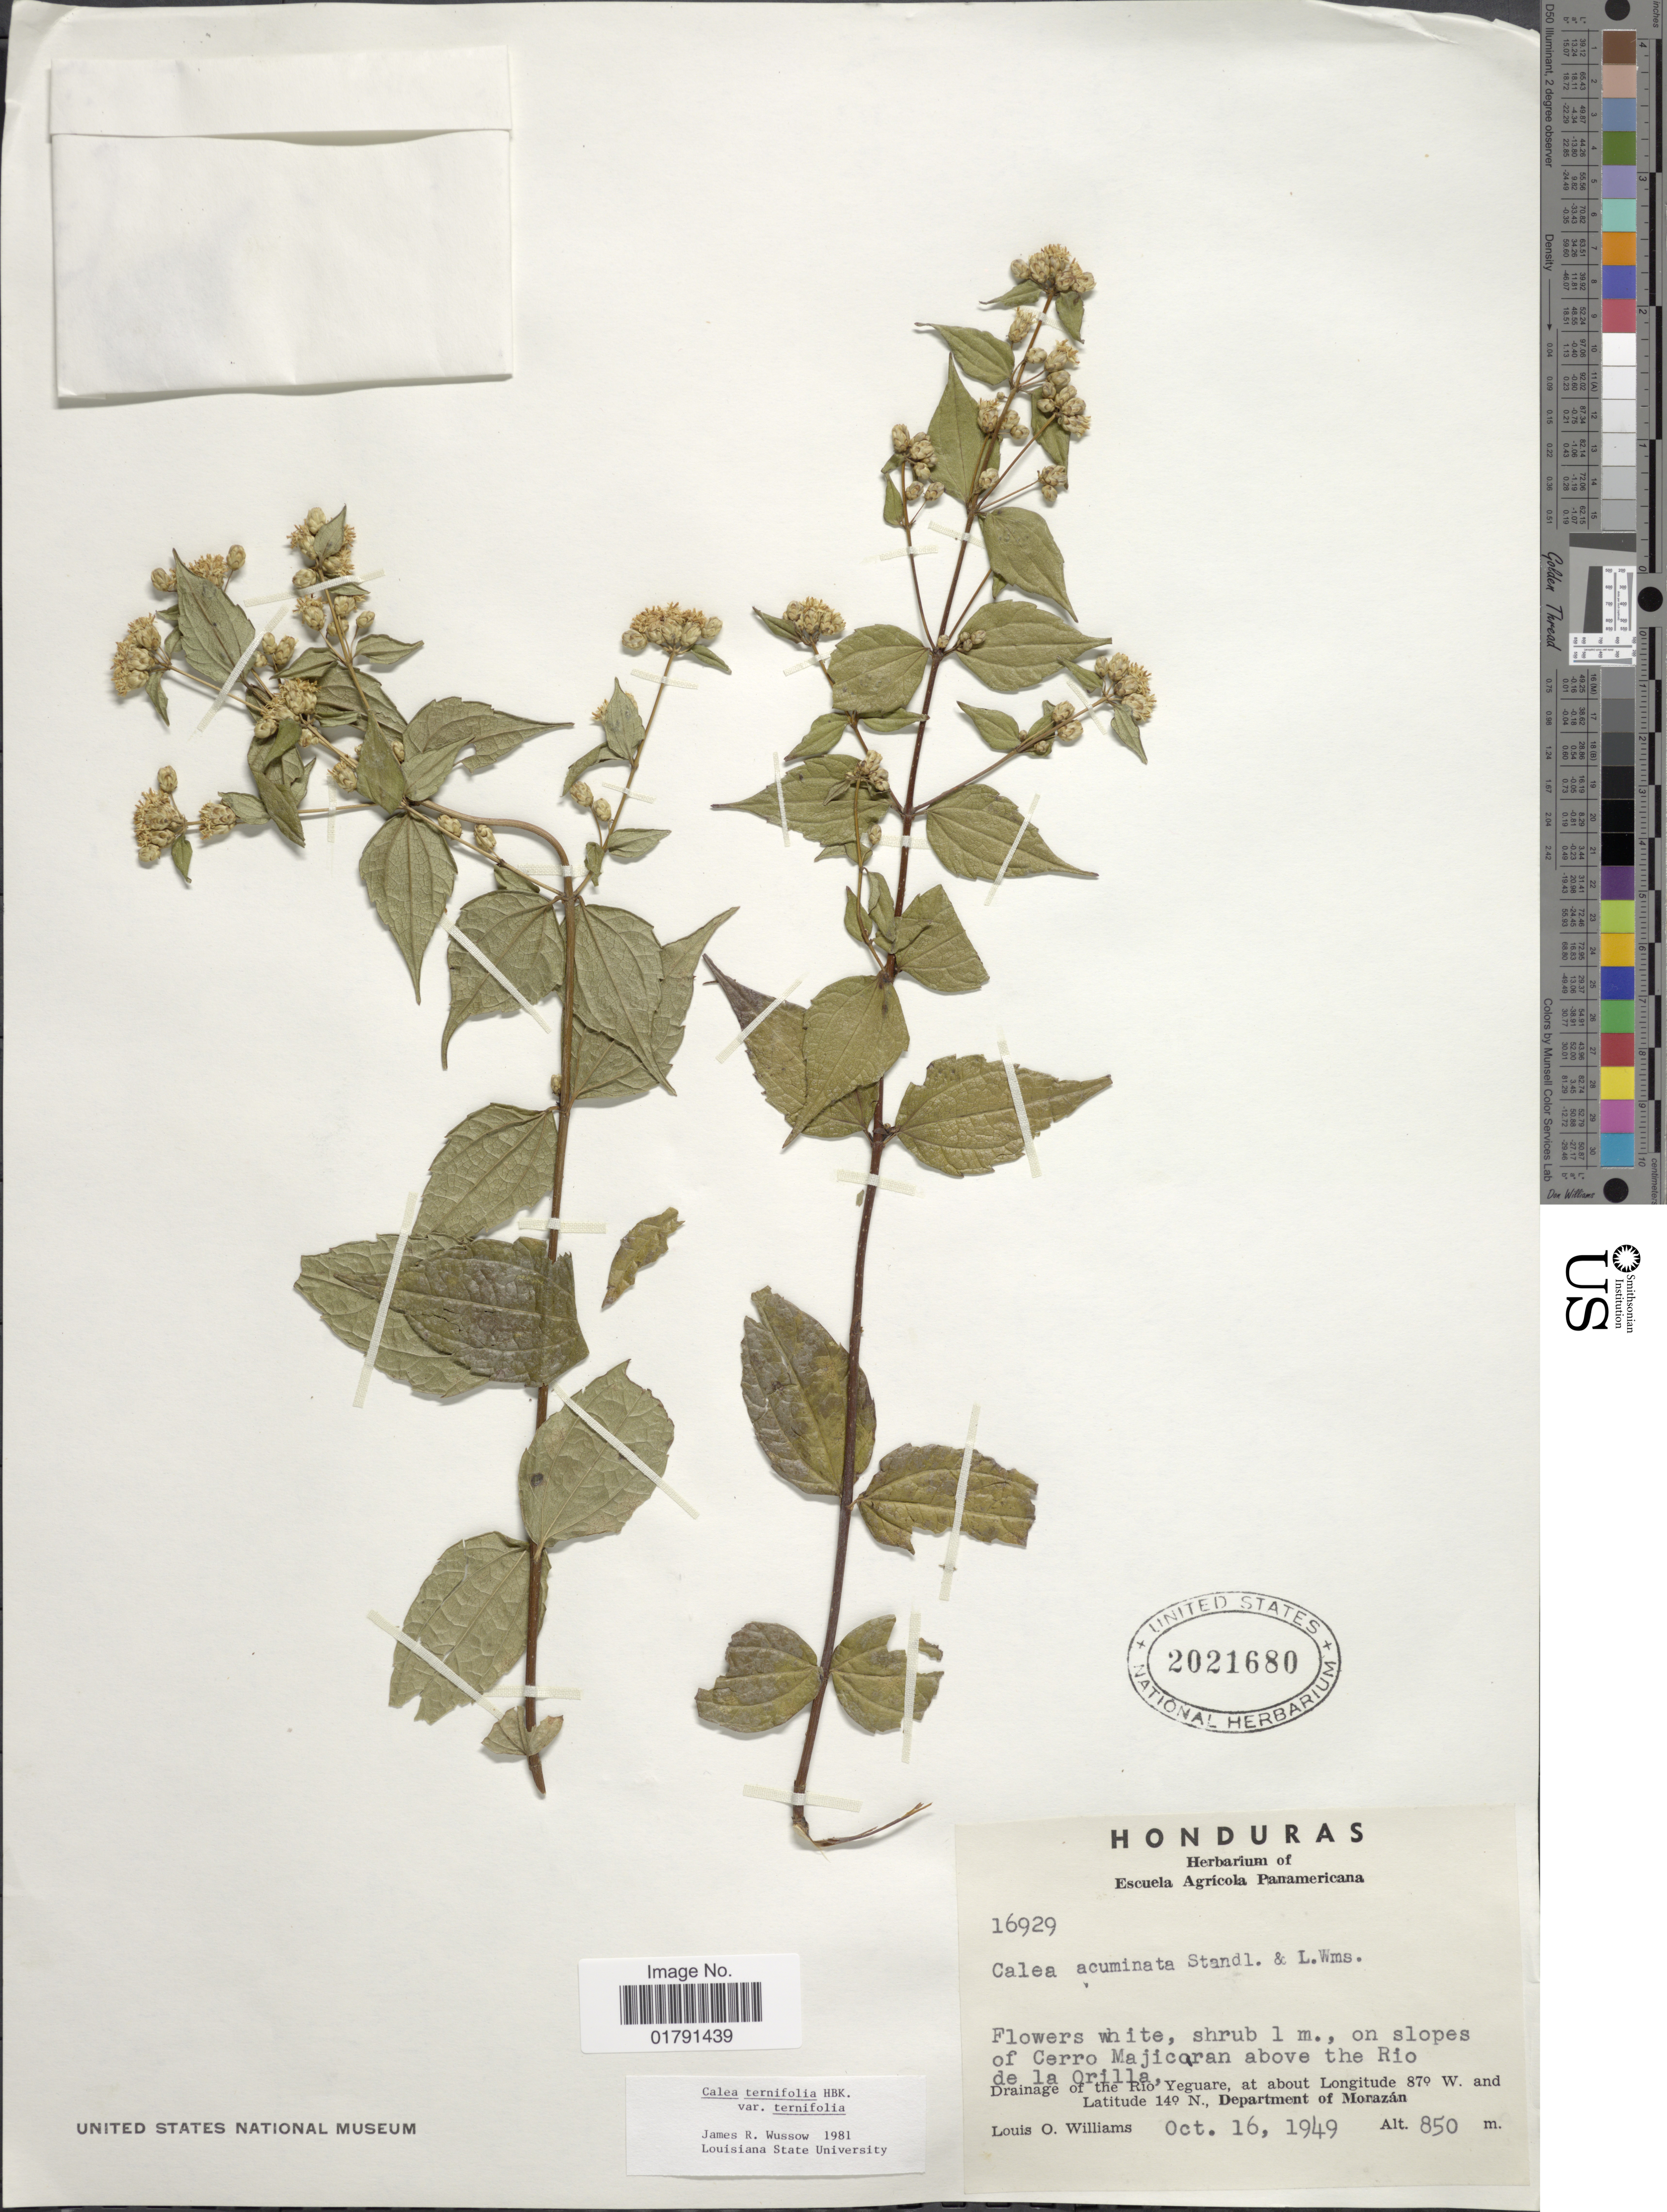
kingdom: Plantae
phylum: Tracheophyta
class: Magnoliopsida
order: Asterales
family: Asteraceae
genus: Calea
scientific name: Calea ternifolia var. ternifolia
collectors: L. O. Williams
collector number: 16929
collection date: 1949-10-16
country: Honduras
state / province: Fco. Morazán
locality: Slopes of Cerro Majicaran above the Rio de la Orilla, drainage of the Rio Yeguare, Department of Morazan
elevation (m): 850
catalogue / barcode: US 2021680